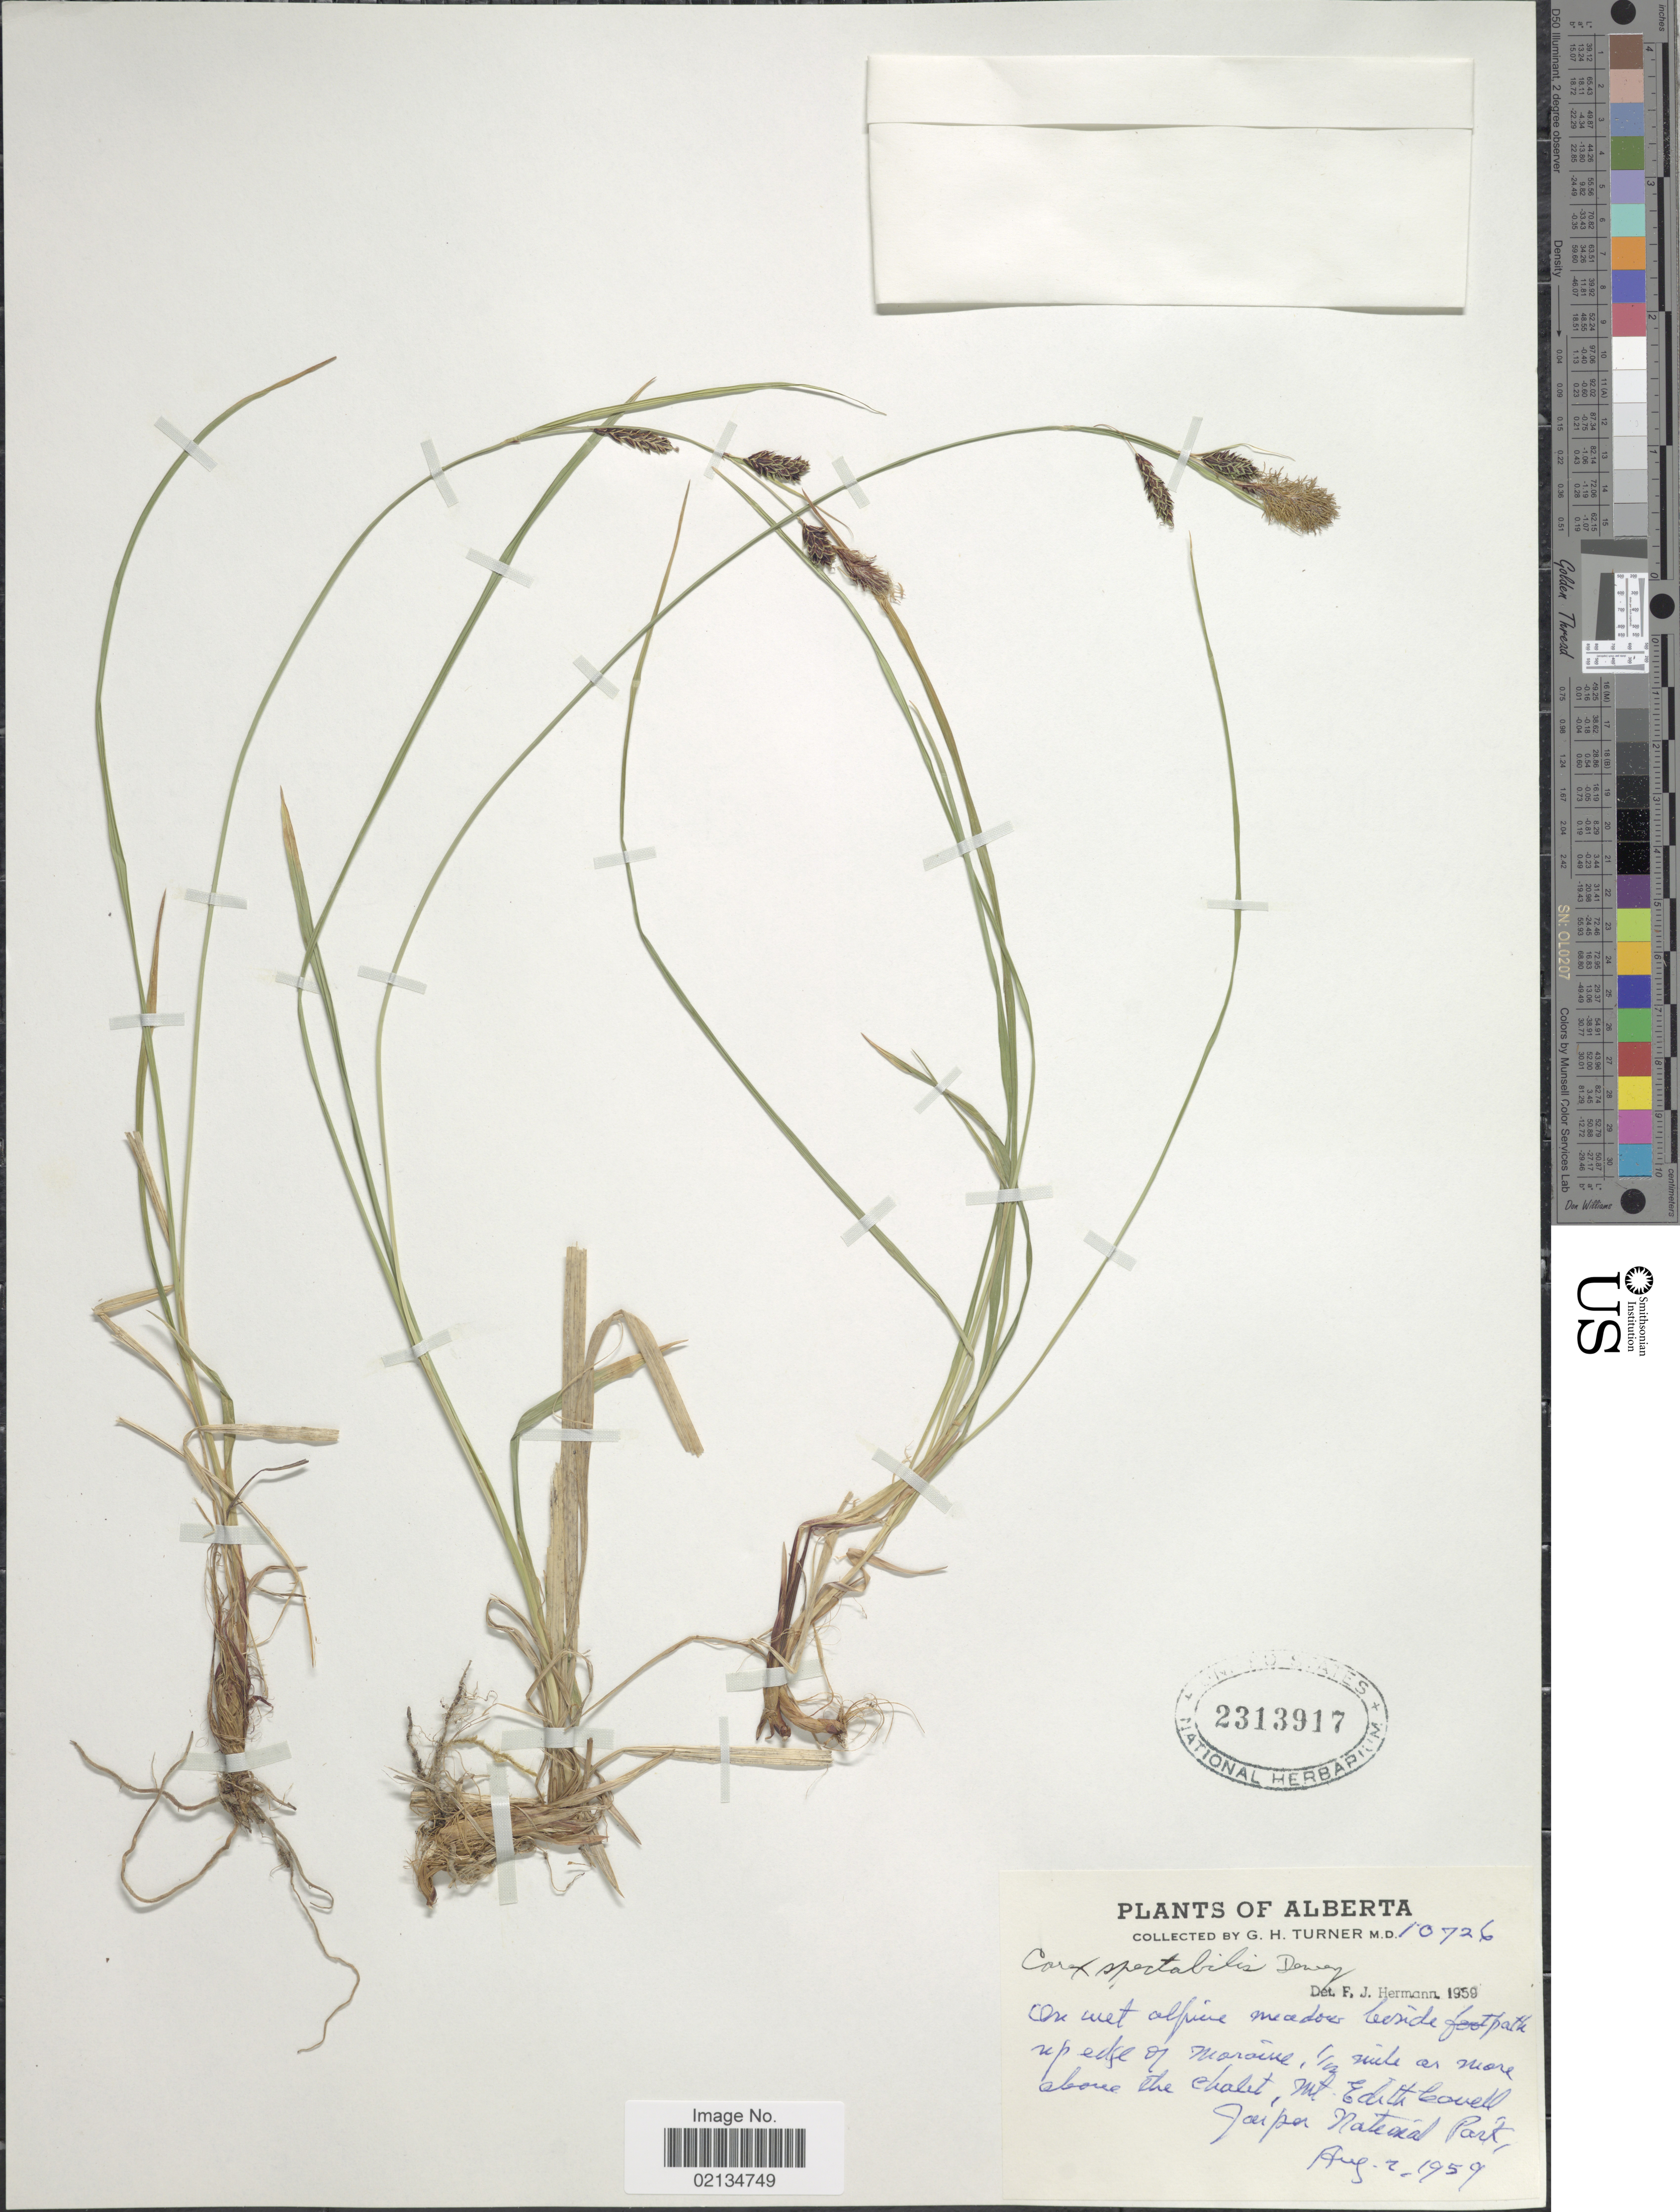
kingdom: Plantae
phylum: Tracheophyta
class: Liliopsida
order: Poales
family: Cyperaceae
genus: Carex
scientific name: Carex spectabilis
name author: Dewey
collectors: G. H. Turner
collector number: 10726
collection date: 1959-08-02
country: Canada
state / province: Alberta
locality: Mt. Edith Cavell, Jasper National Park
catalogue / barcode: US 2313917